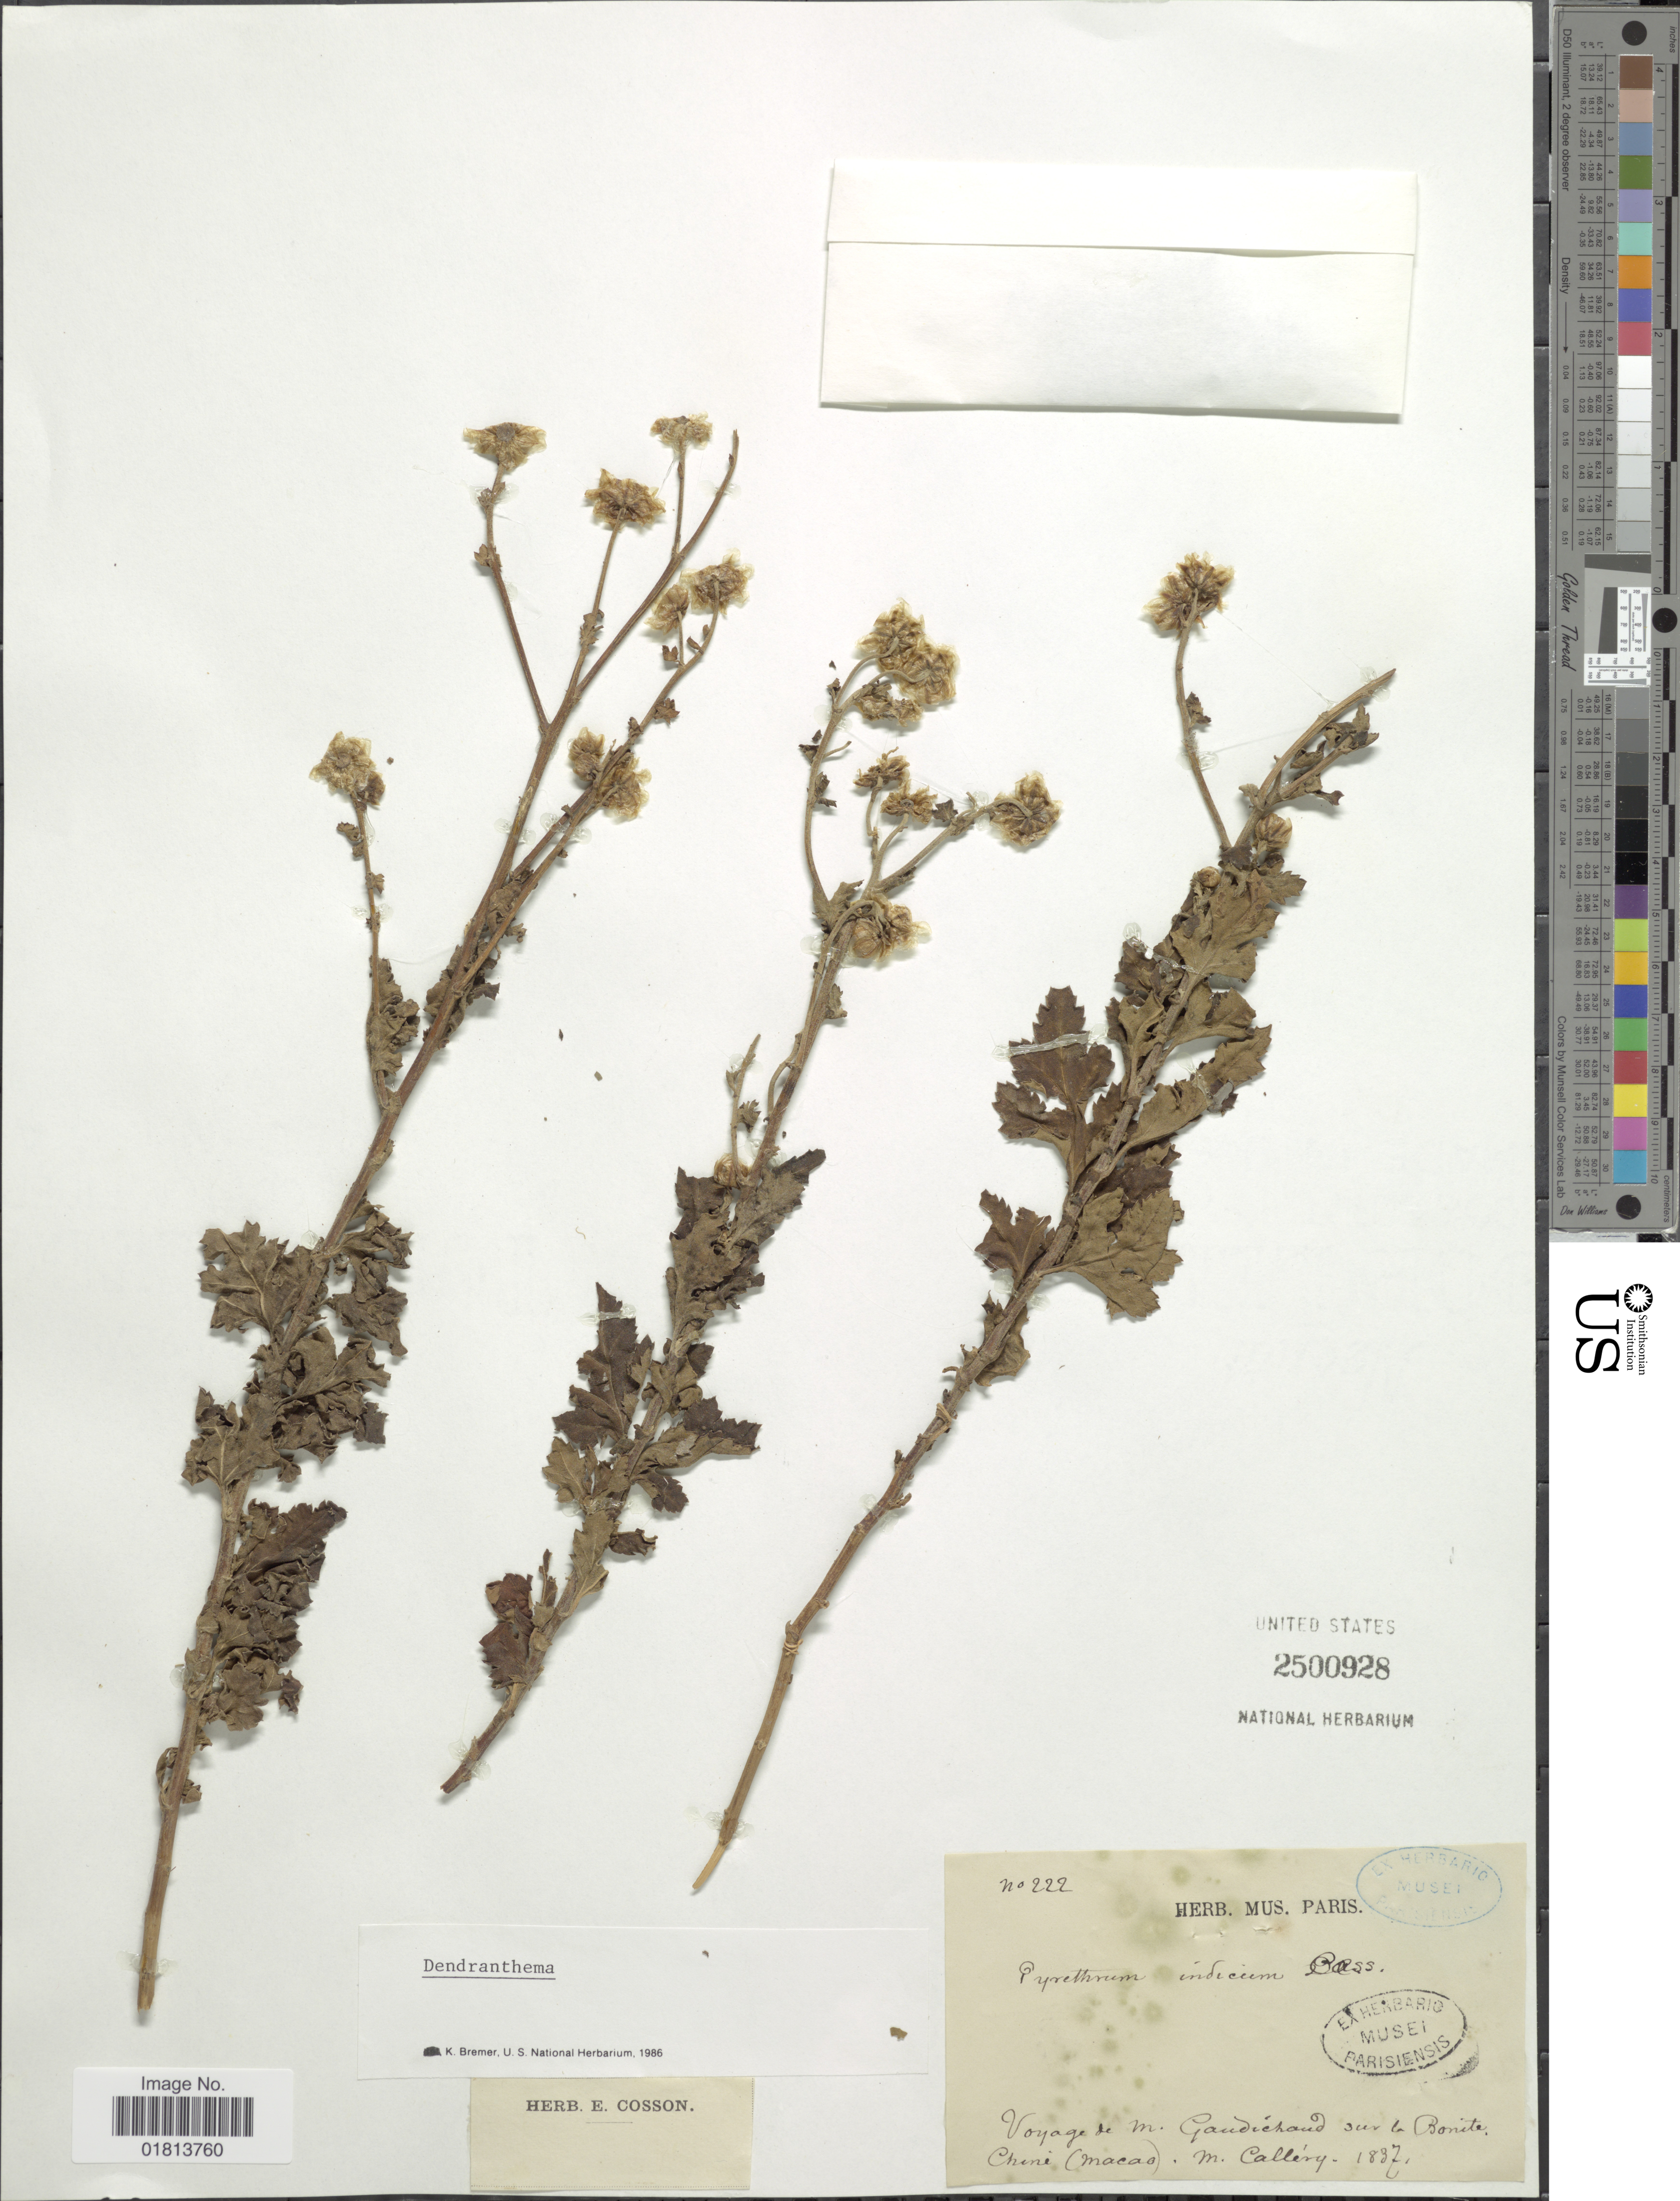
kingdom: Plantae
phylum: Tracheophyta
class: Magnoliopsida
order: Asterales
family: Asteraceae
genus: Dendranthema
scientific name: Dendranthema indicum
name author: (L.) Des Moul.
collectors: J. Callery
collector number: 222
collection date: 1937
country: China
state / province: Macau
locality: Sur la Bonite Chine (macao)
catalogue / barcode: US 2500928